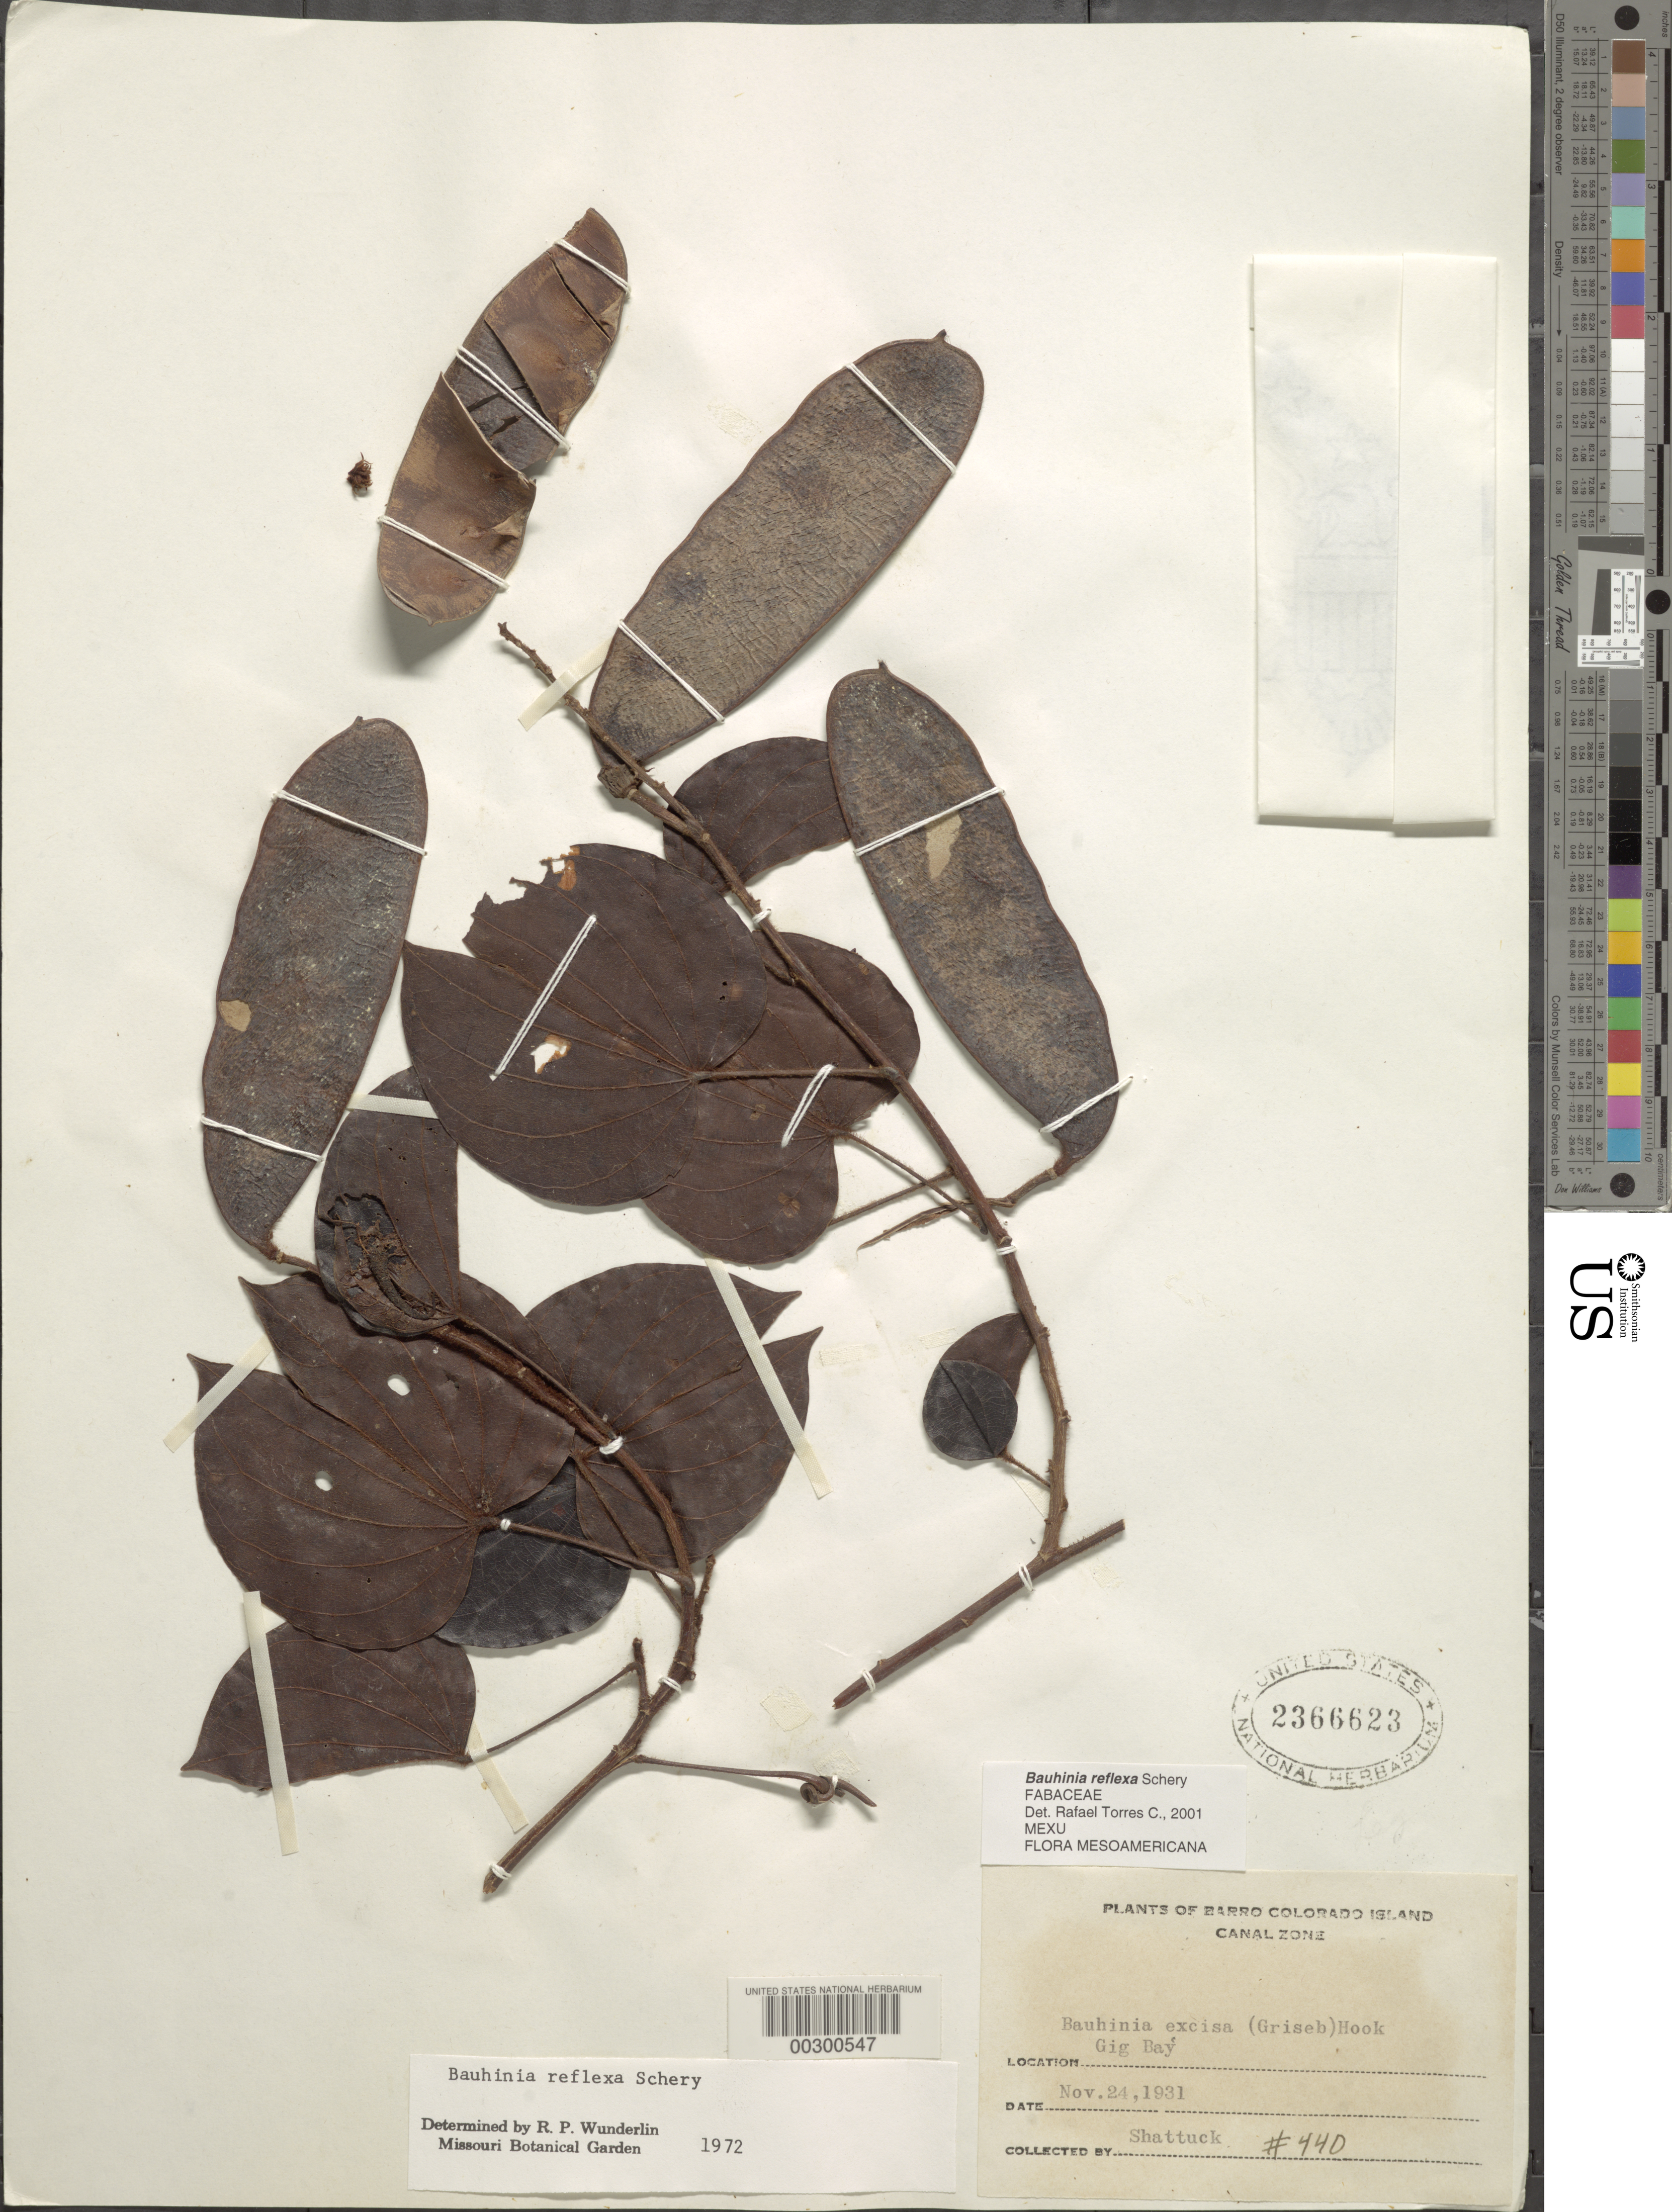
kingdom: Plantae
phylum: Tracheophyta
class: Magnoliopsida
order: Fabales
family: Fabaceae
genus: Bauhinia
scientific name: Bauhinia reflexa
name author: Schery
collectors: O. Shattuck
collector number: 440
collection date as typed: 24 Nov 1931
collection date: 1931-11-24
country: Panama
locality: Gig Bay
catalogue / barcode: US 2366623